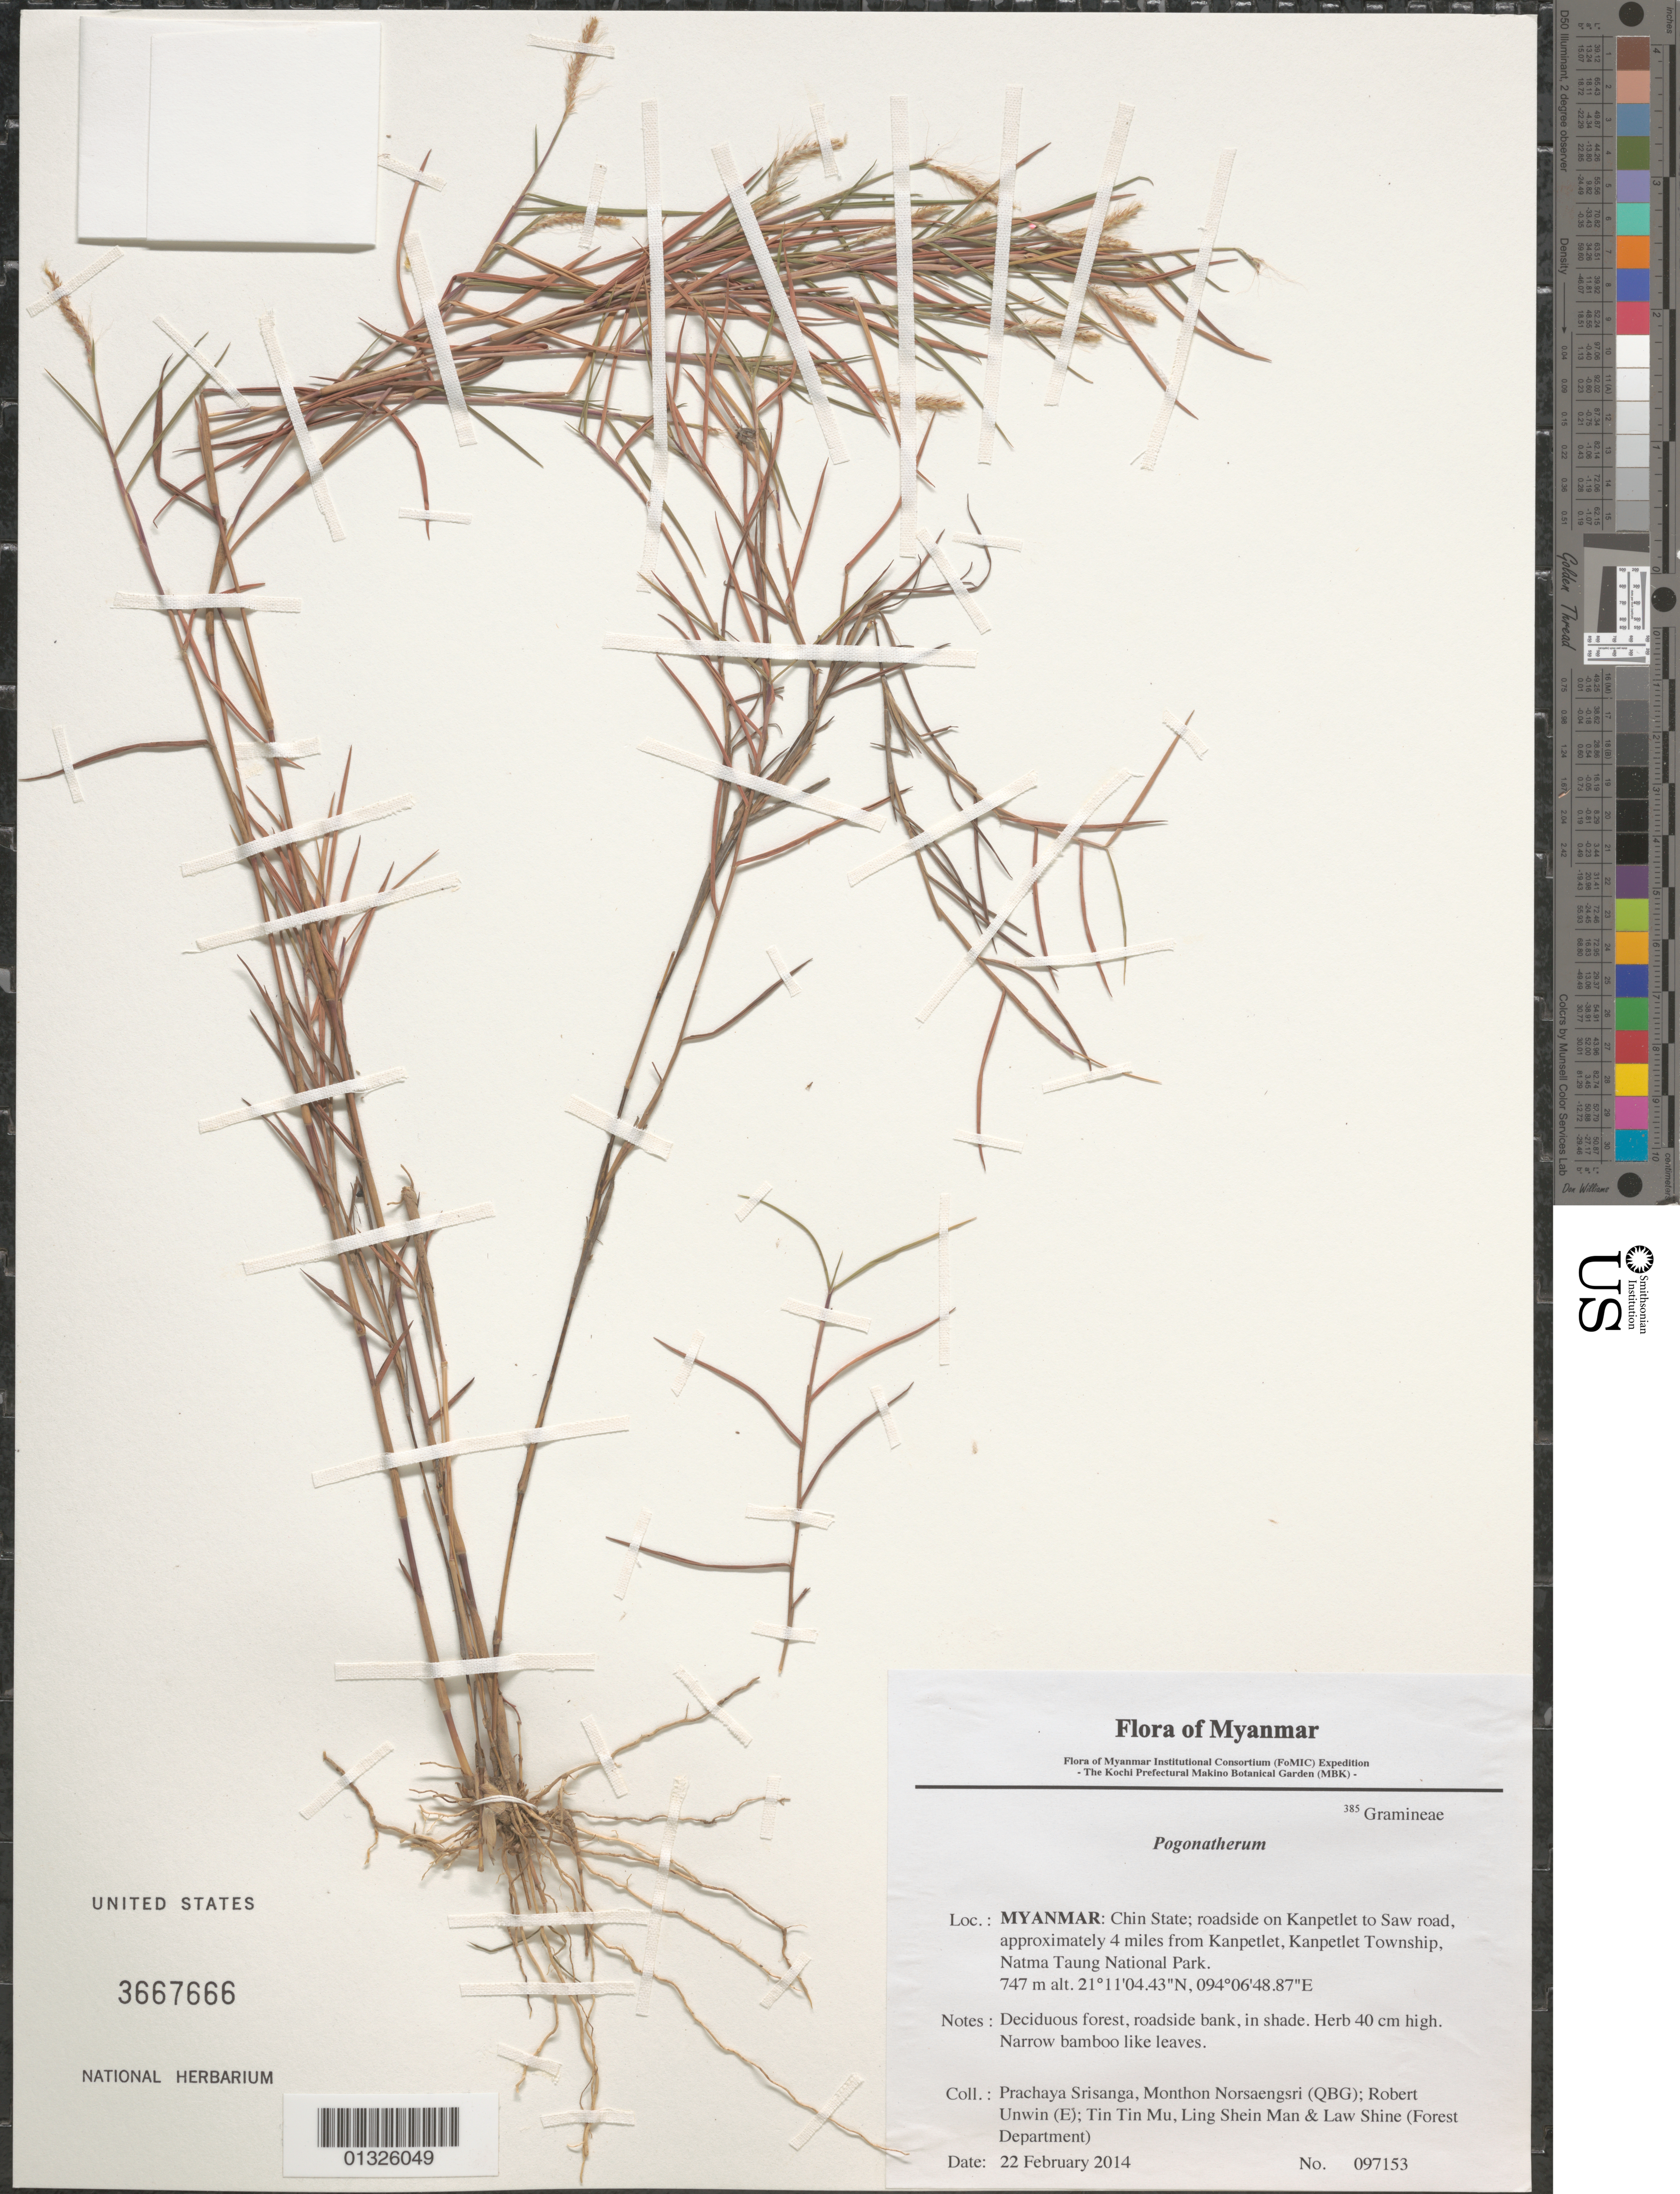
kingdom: Plantae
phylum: Tracheophyta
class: Liliopsida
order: Poales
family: Poaceae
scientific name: Pogonantherum sp.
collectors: P. Srisanga, M. Norsaengsri, R. Unwin, Tin Tin Mu, Ling Shein Man & L. Shine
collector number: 97153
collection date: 2014-02-22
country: Myanmar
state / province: Chin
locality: Roadside on Kanpetlet to Saw road, approximately 4 miles from Kanpetlet, Kanpetlet Township, Natma Taung National Park.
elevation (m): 747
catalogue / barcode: US 3667666